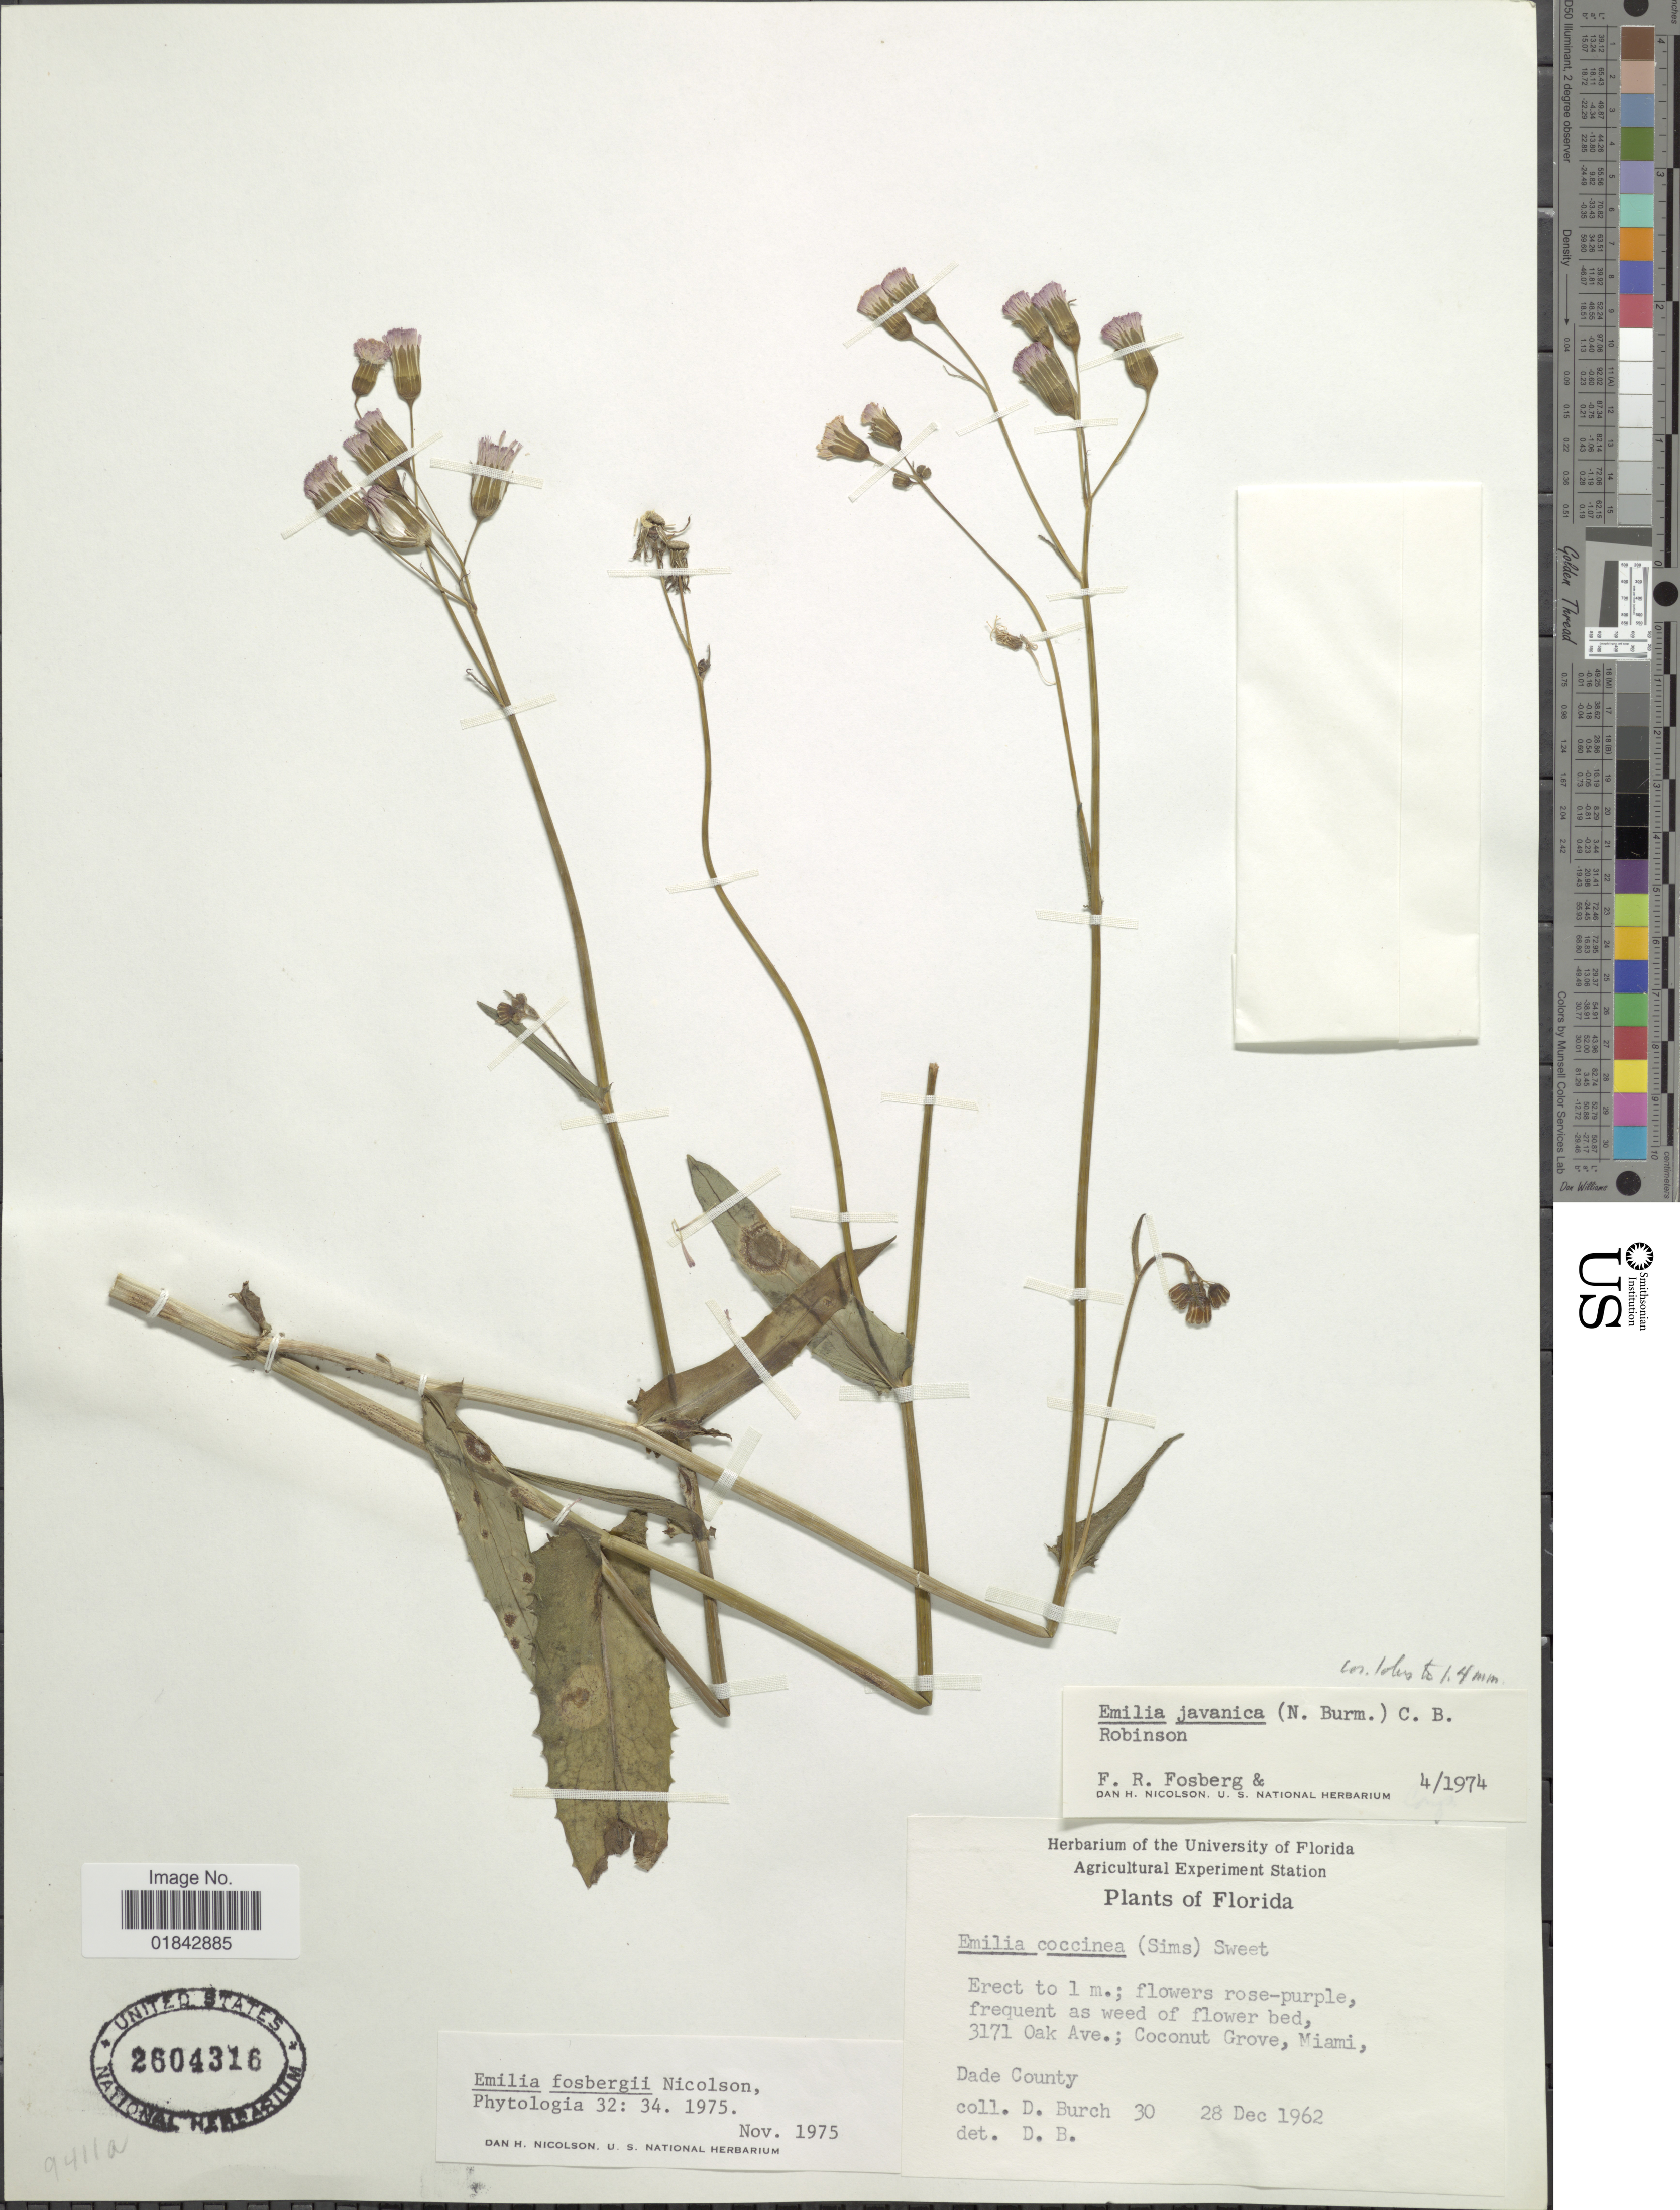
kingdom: Plantae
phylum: Tracheophyta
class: Magnoliopsida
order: Asterales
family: Asteraceae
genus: Emilia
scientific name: Emilia fosbergii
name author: Nicolson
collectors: D. Burch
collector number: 30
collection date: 1962-12-28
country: United States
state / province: Florida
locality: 3171 Oak Ave.; Coconut Grove, Miami, Dade County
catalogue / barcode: US 2604316